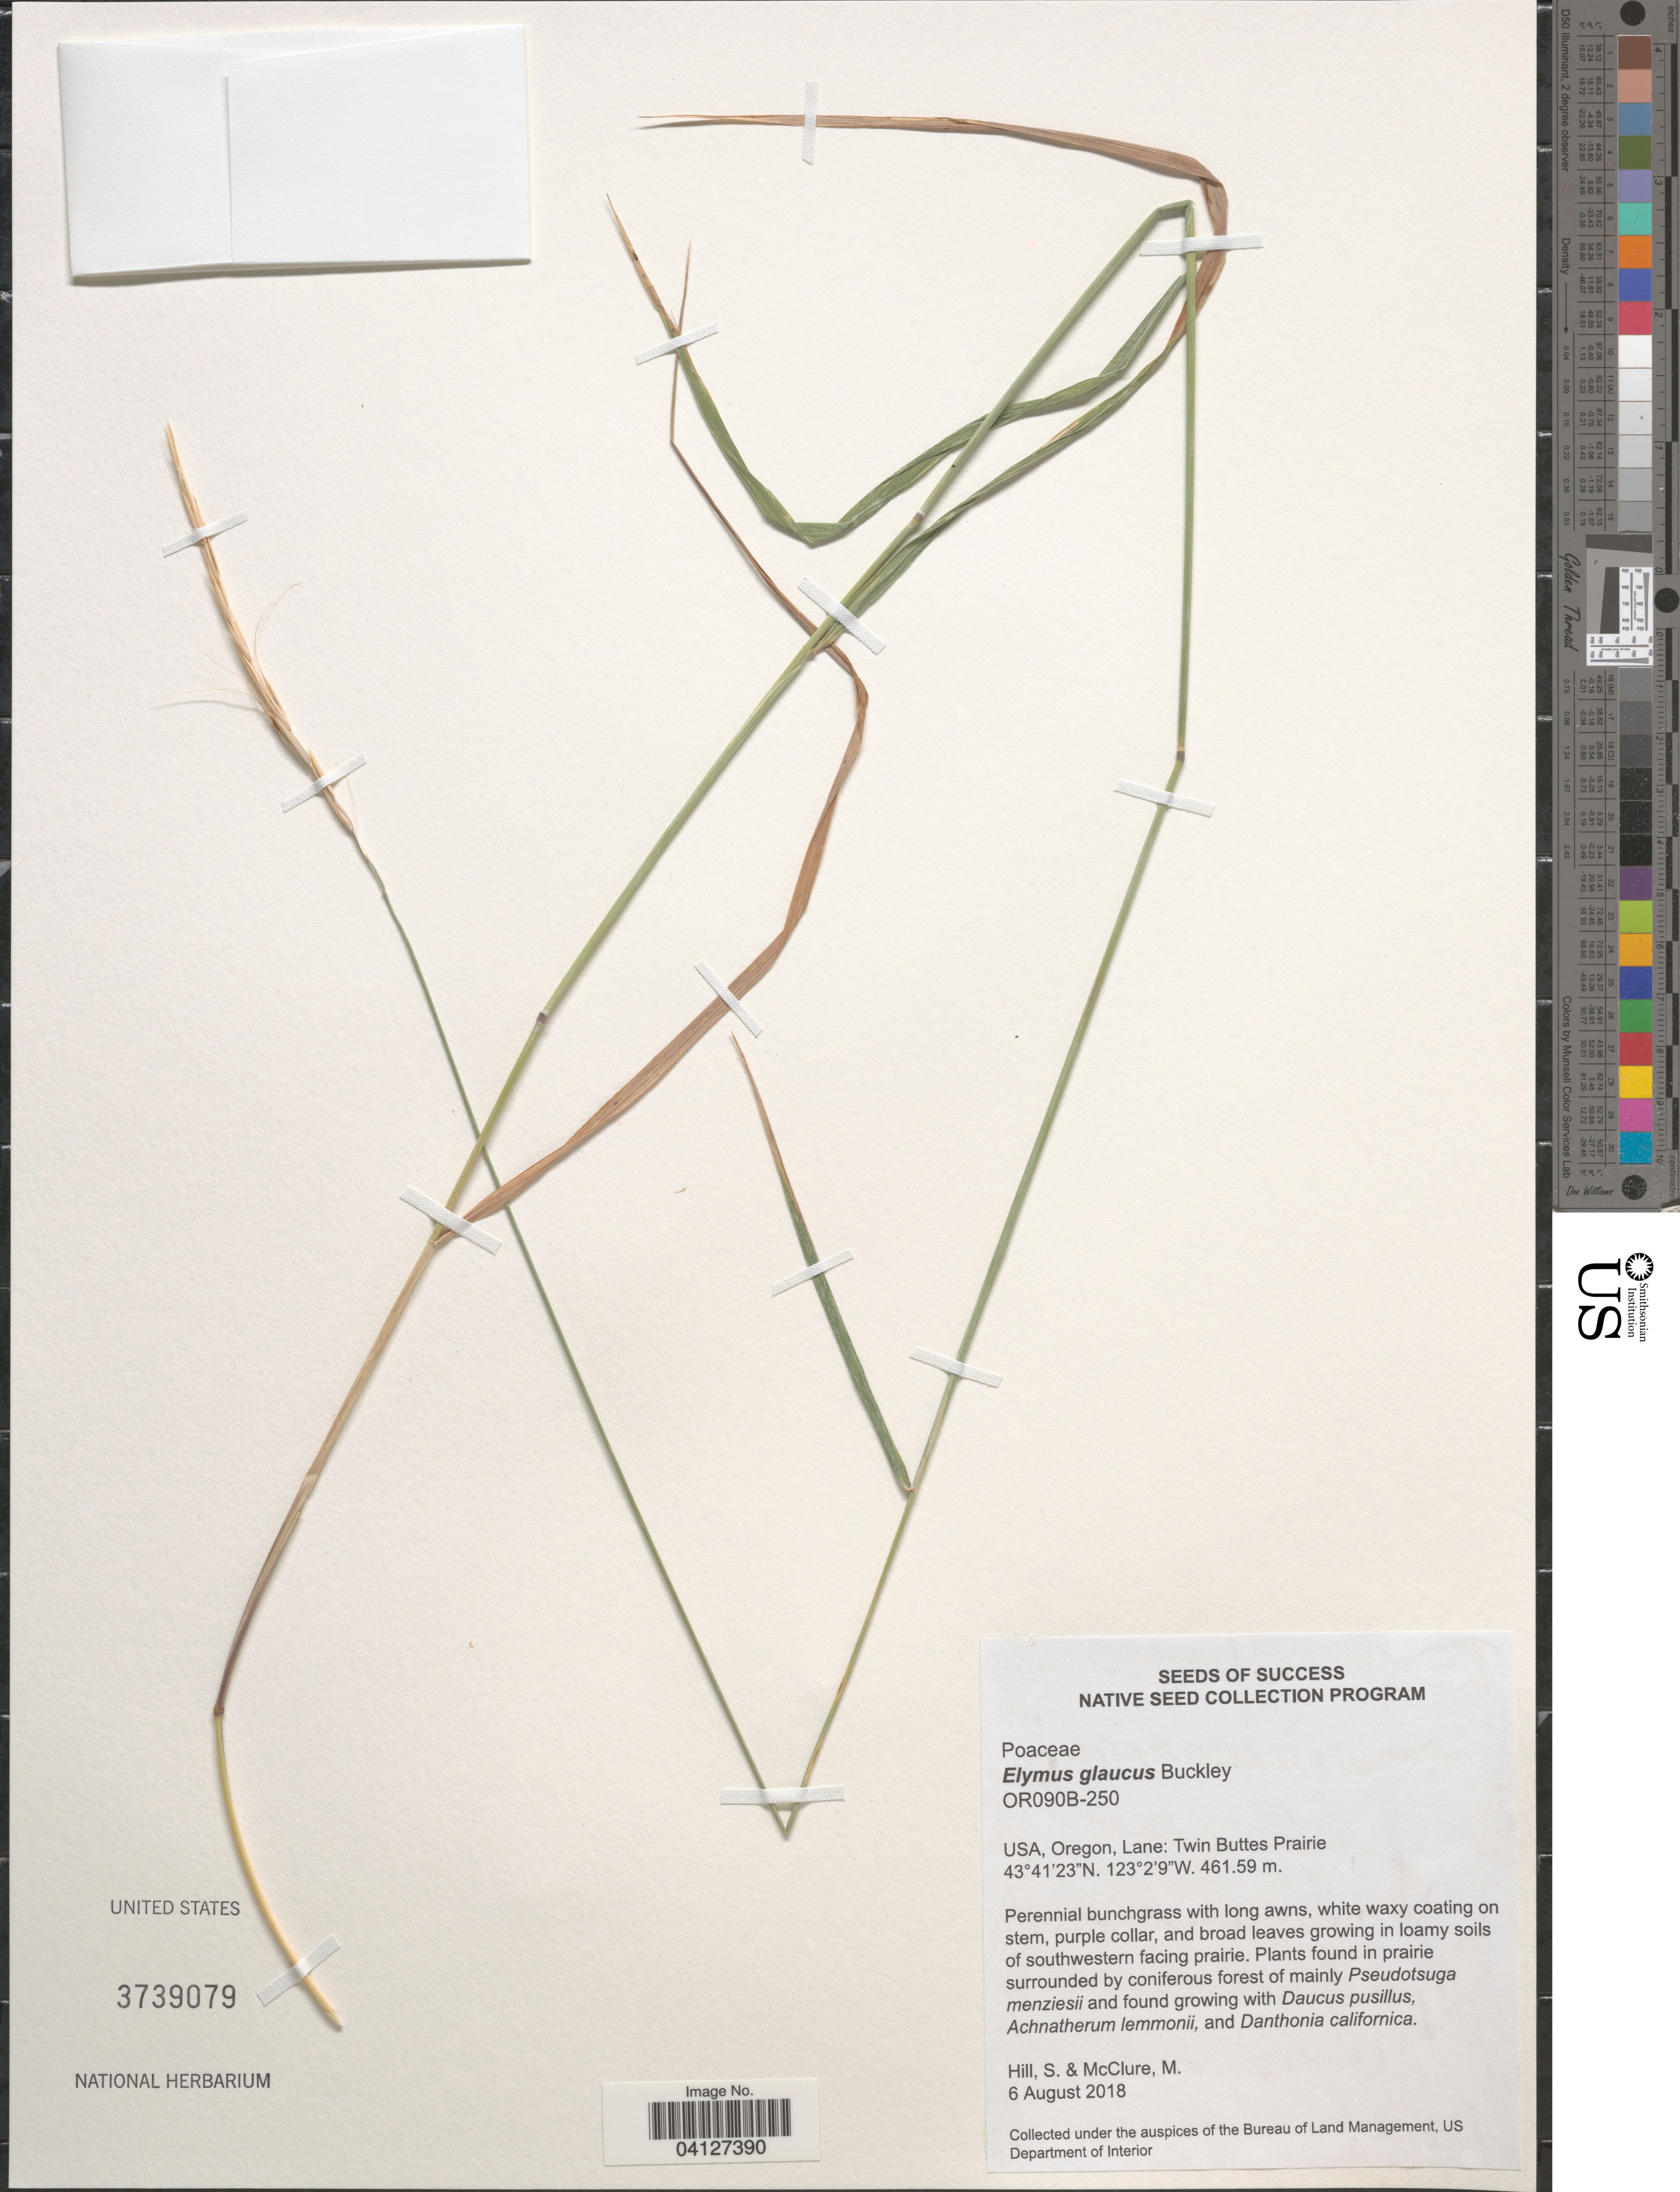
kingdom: Plantae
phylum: Tracheophyta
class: Liliopsida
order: Poales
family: Poaceae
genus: Elymus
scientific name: Elymus glaucus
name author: Buckley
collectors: S. Hill & M. McClure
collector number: OR090B-250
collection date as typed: Transcribed d/m/y: 6/8/2018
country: United States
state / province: Oregon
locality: Lane: Twin Buttes Prairie.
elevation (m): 461.59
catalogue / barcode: US 3739079